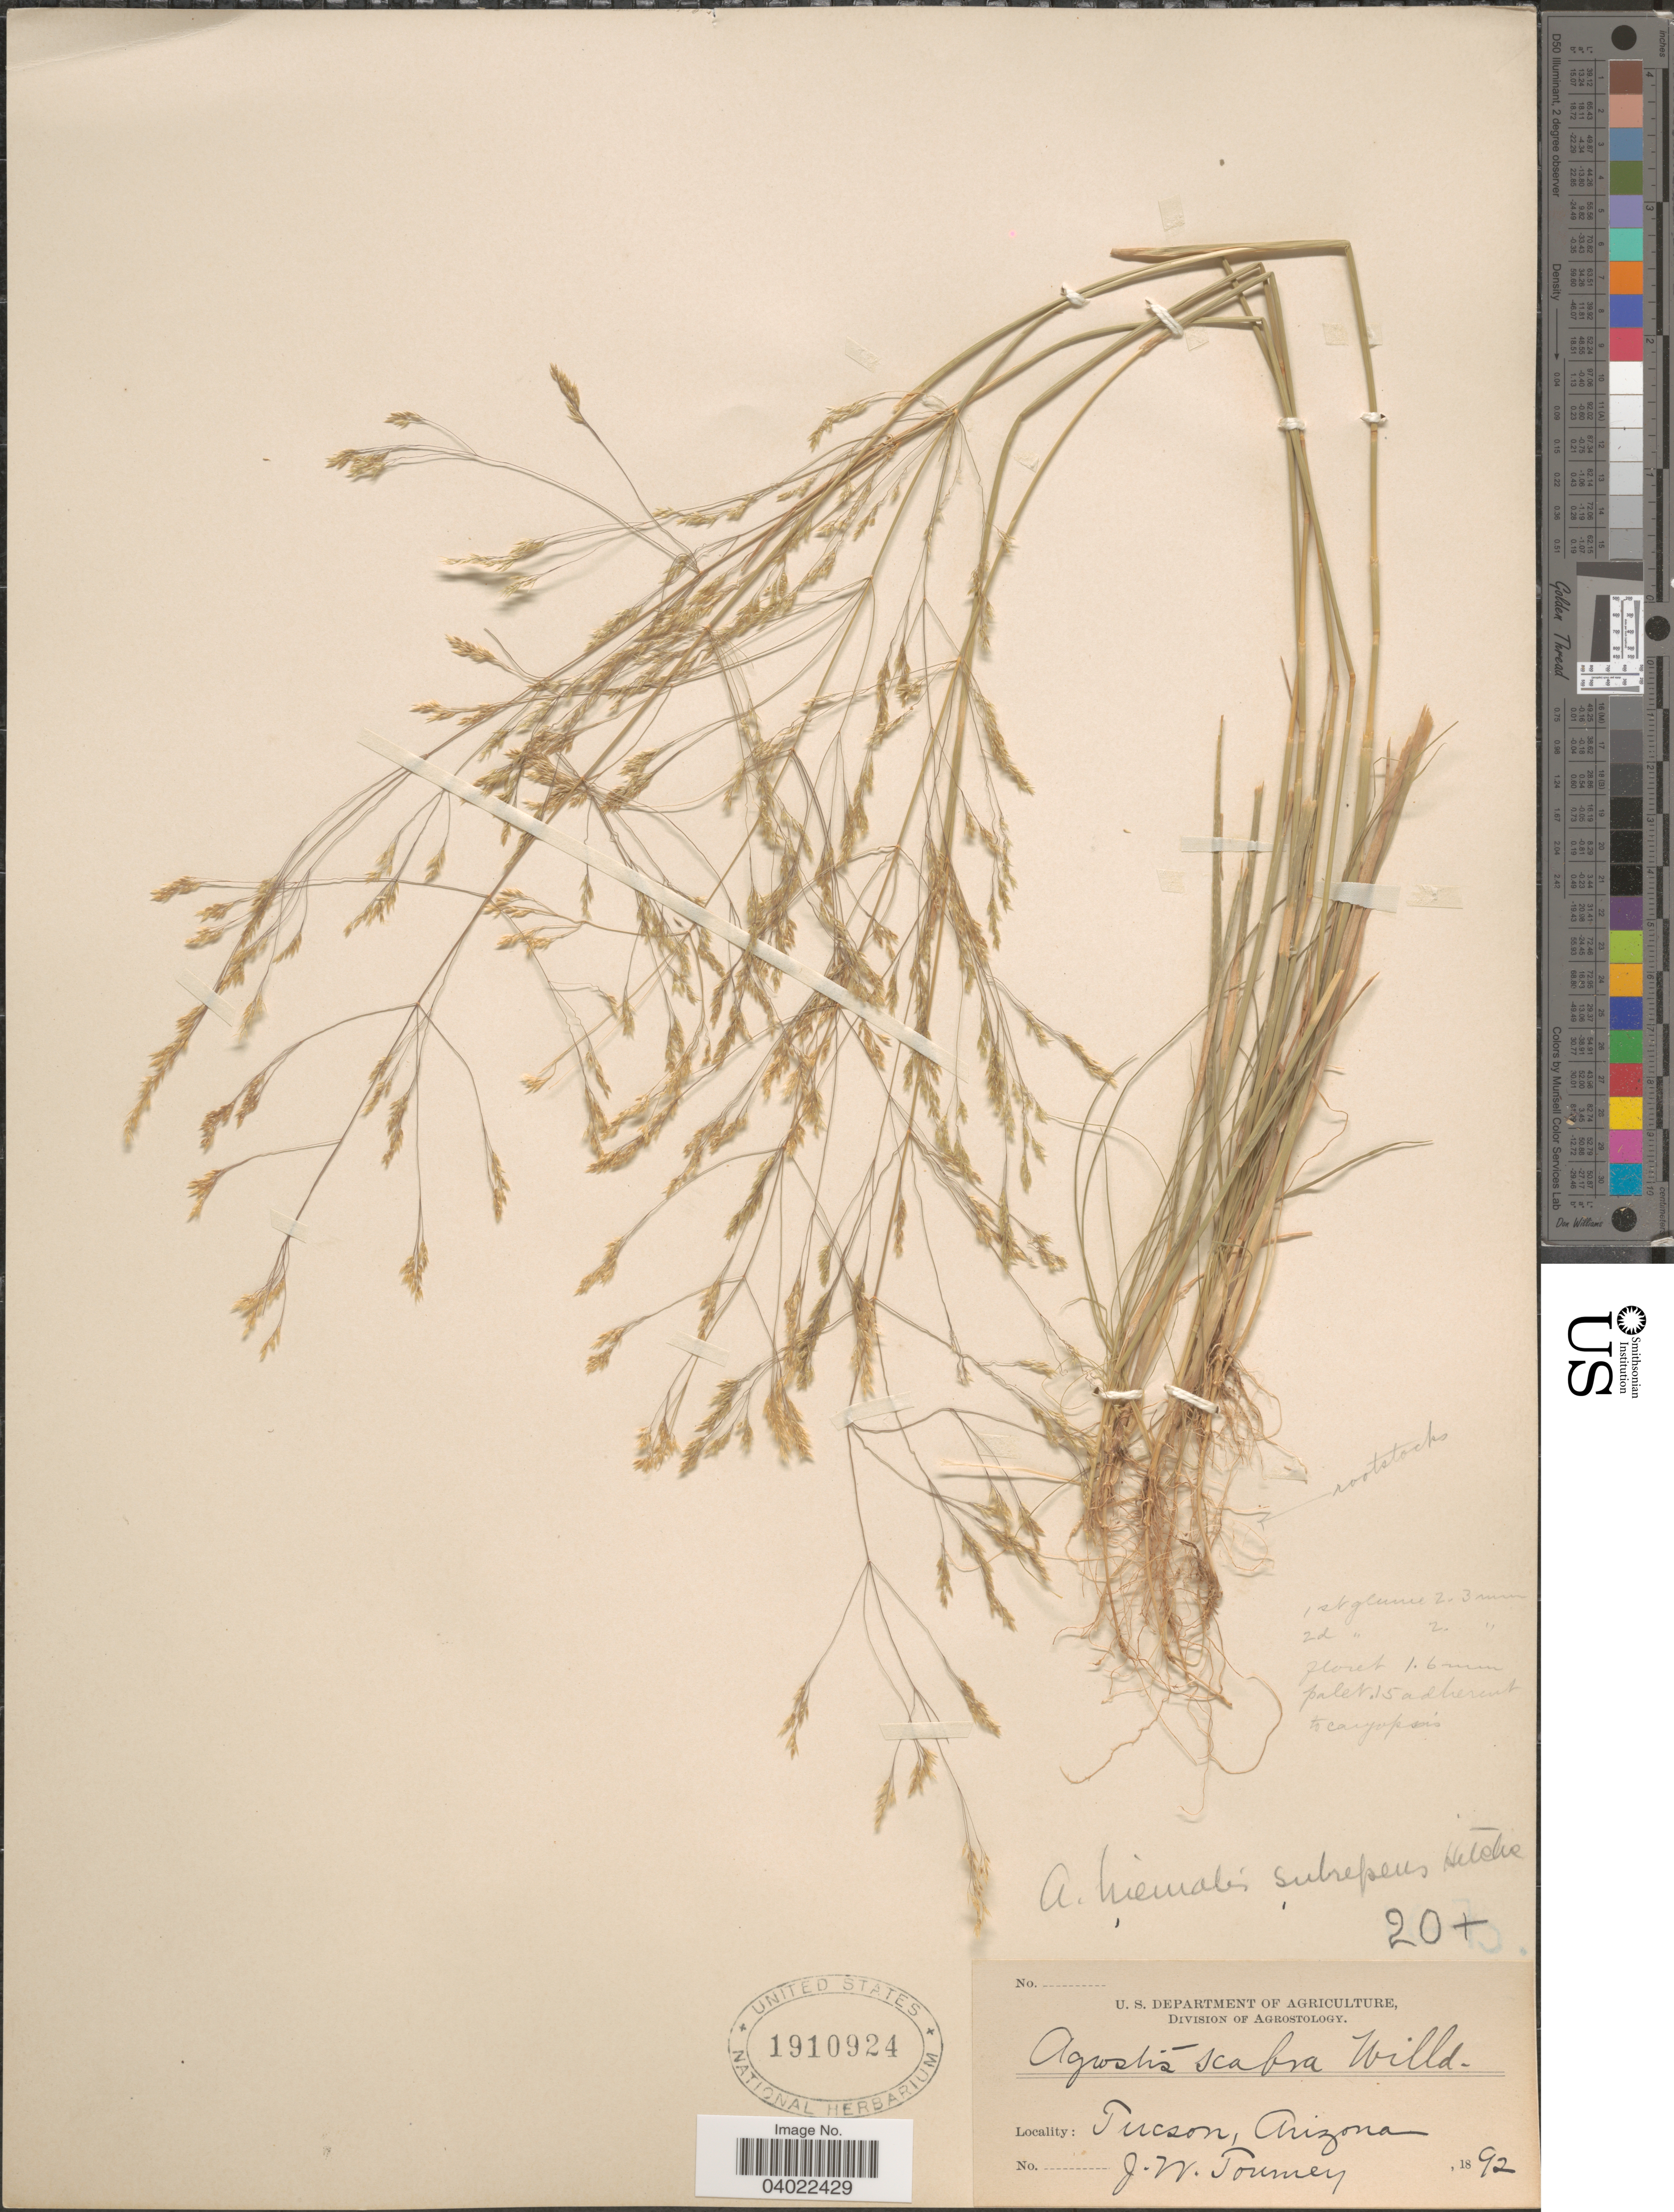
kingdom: Plantae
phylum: Tracheophyta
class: Liliopsida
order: Poales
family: Poaceae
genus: Agrostis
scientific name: Agrostis scabra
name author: Willd.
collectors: J. W. Toumey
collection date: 1892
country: United States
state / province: Arizona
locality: Tucson.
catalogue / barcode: US 1910924